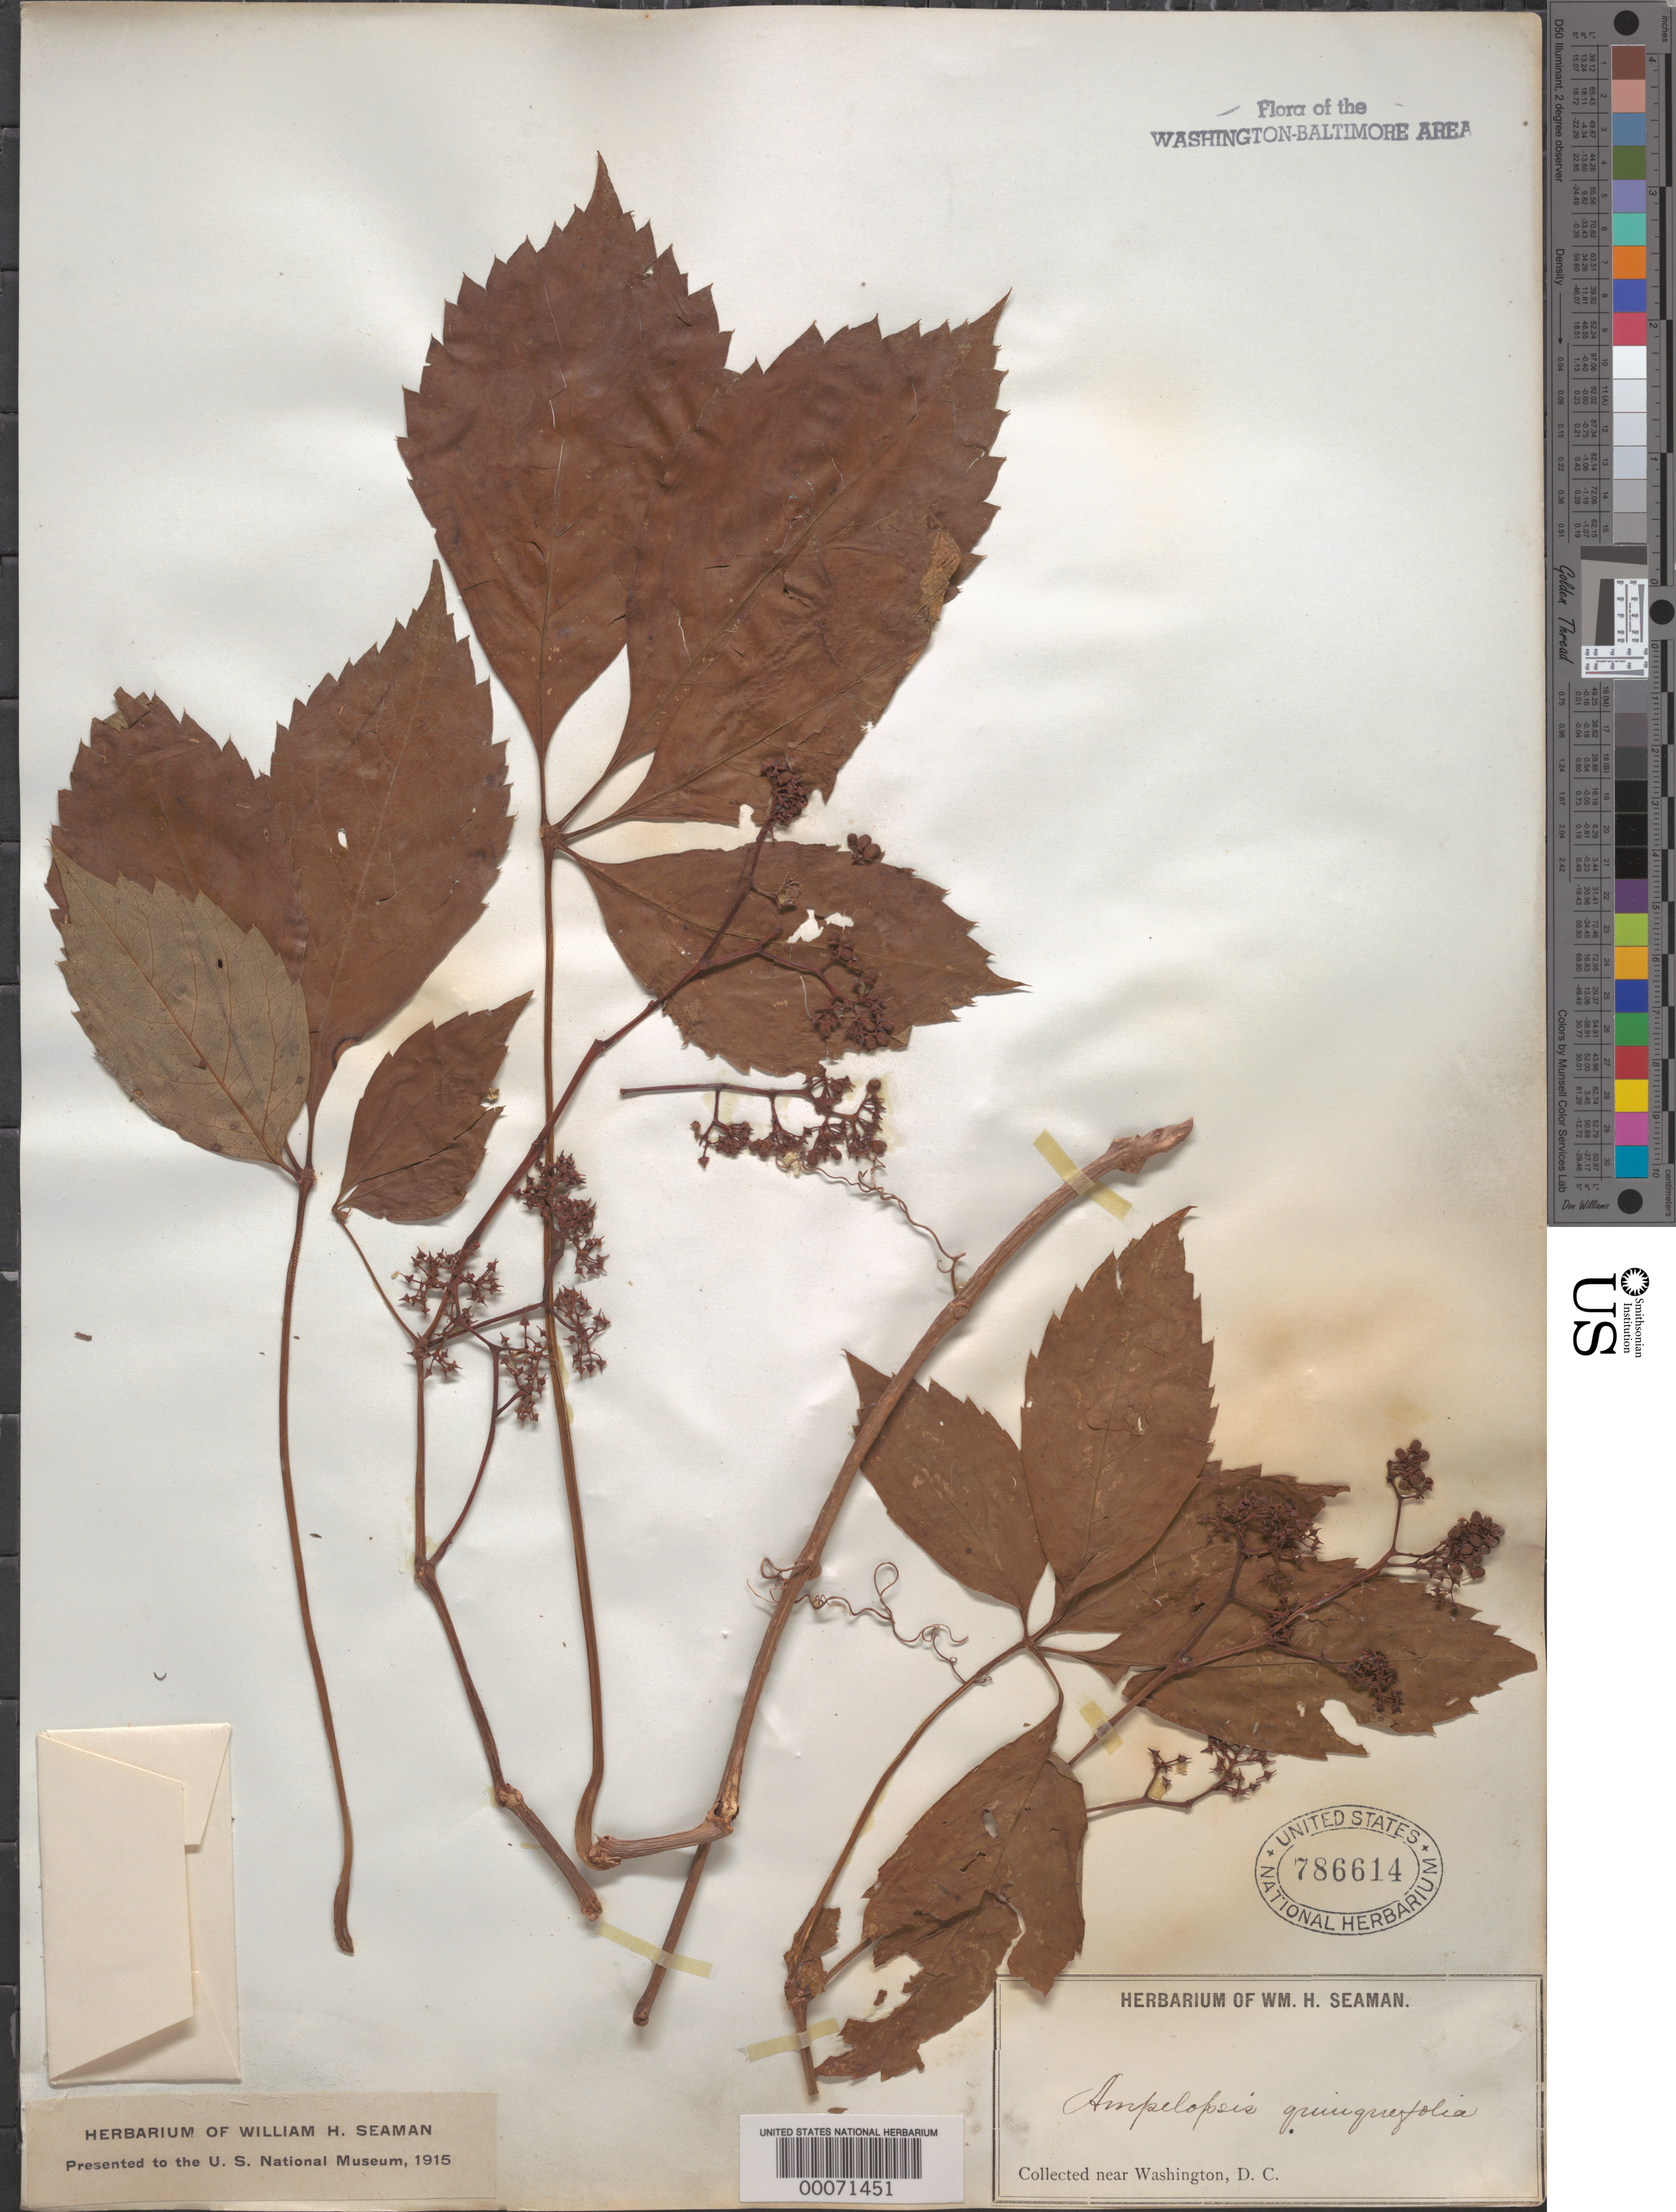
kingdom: Plantae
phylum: Tracheophyta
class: Magnoliopsida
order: Vitales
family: Vitaceae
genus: Parthenocissus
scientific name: Parthenocissus quinquefolia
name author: (L.) Planch.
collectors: W. Seaman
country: United States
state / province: District of Columbia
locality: Washington DC area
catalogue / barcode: US 786614